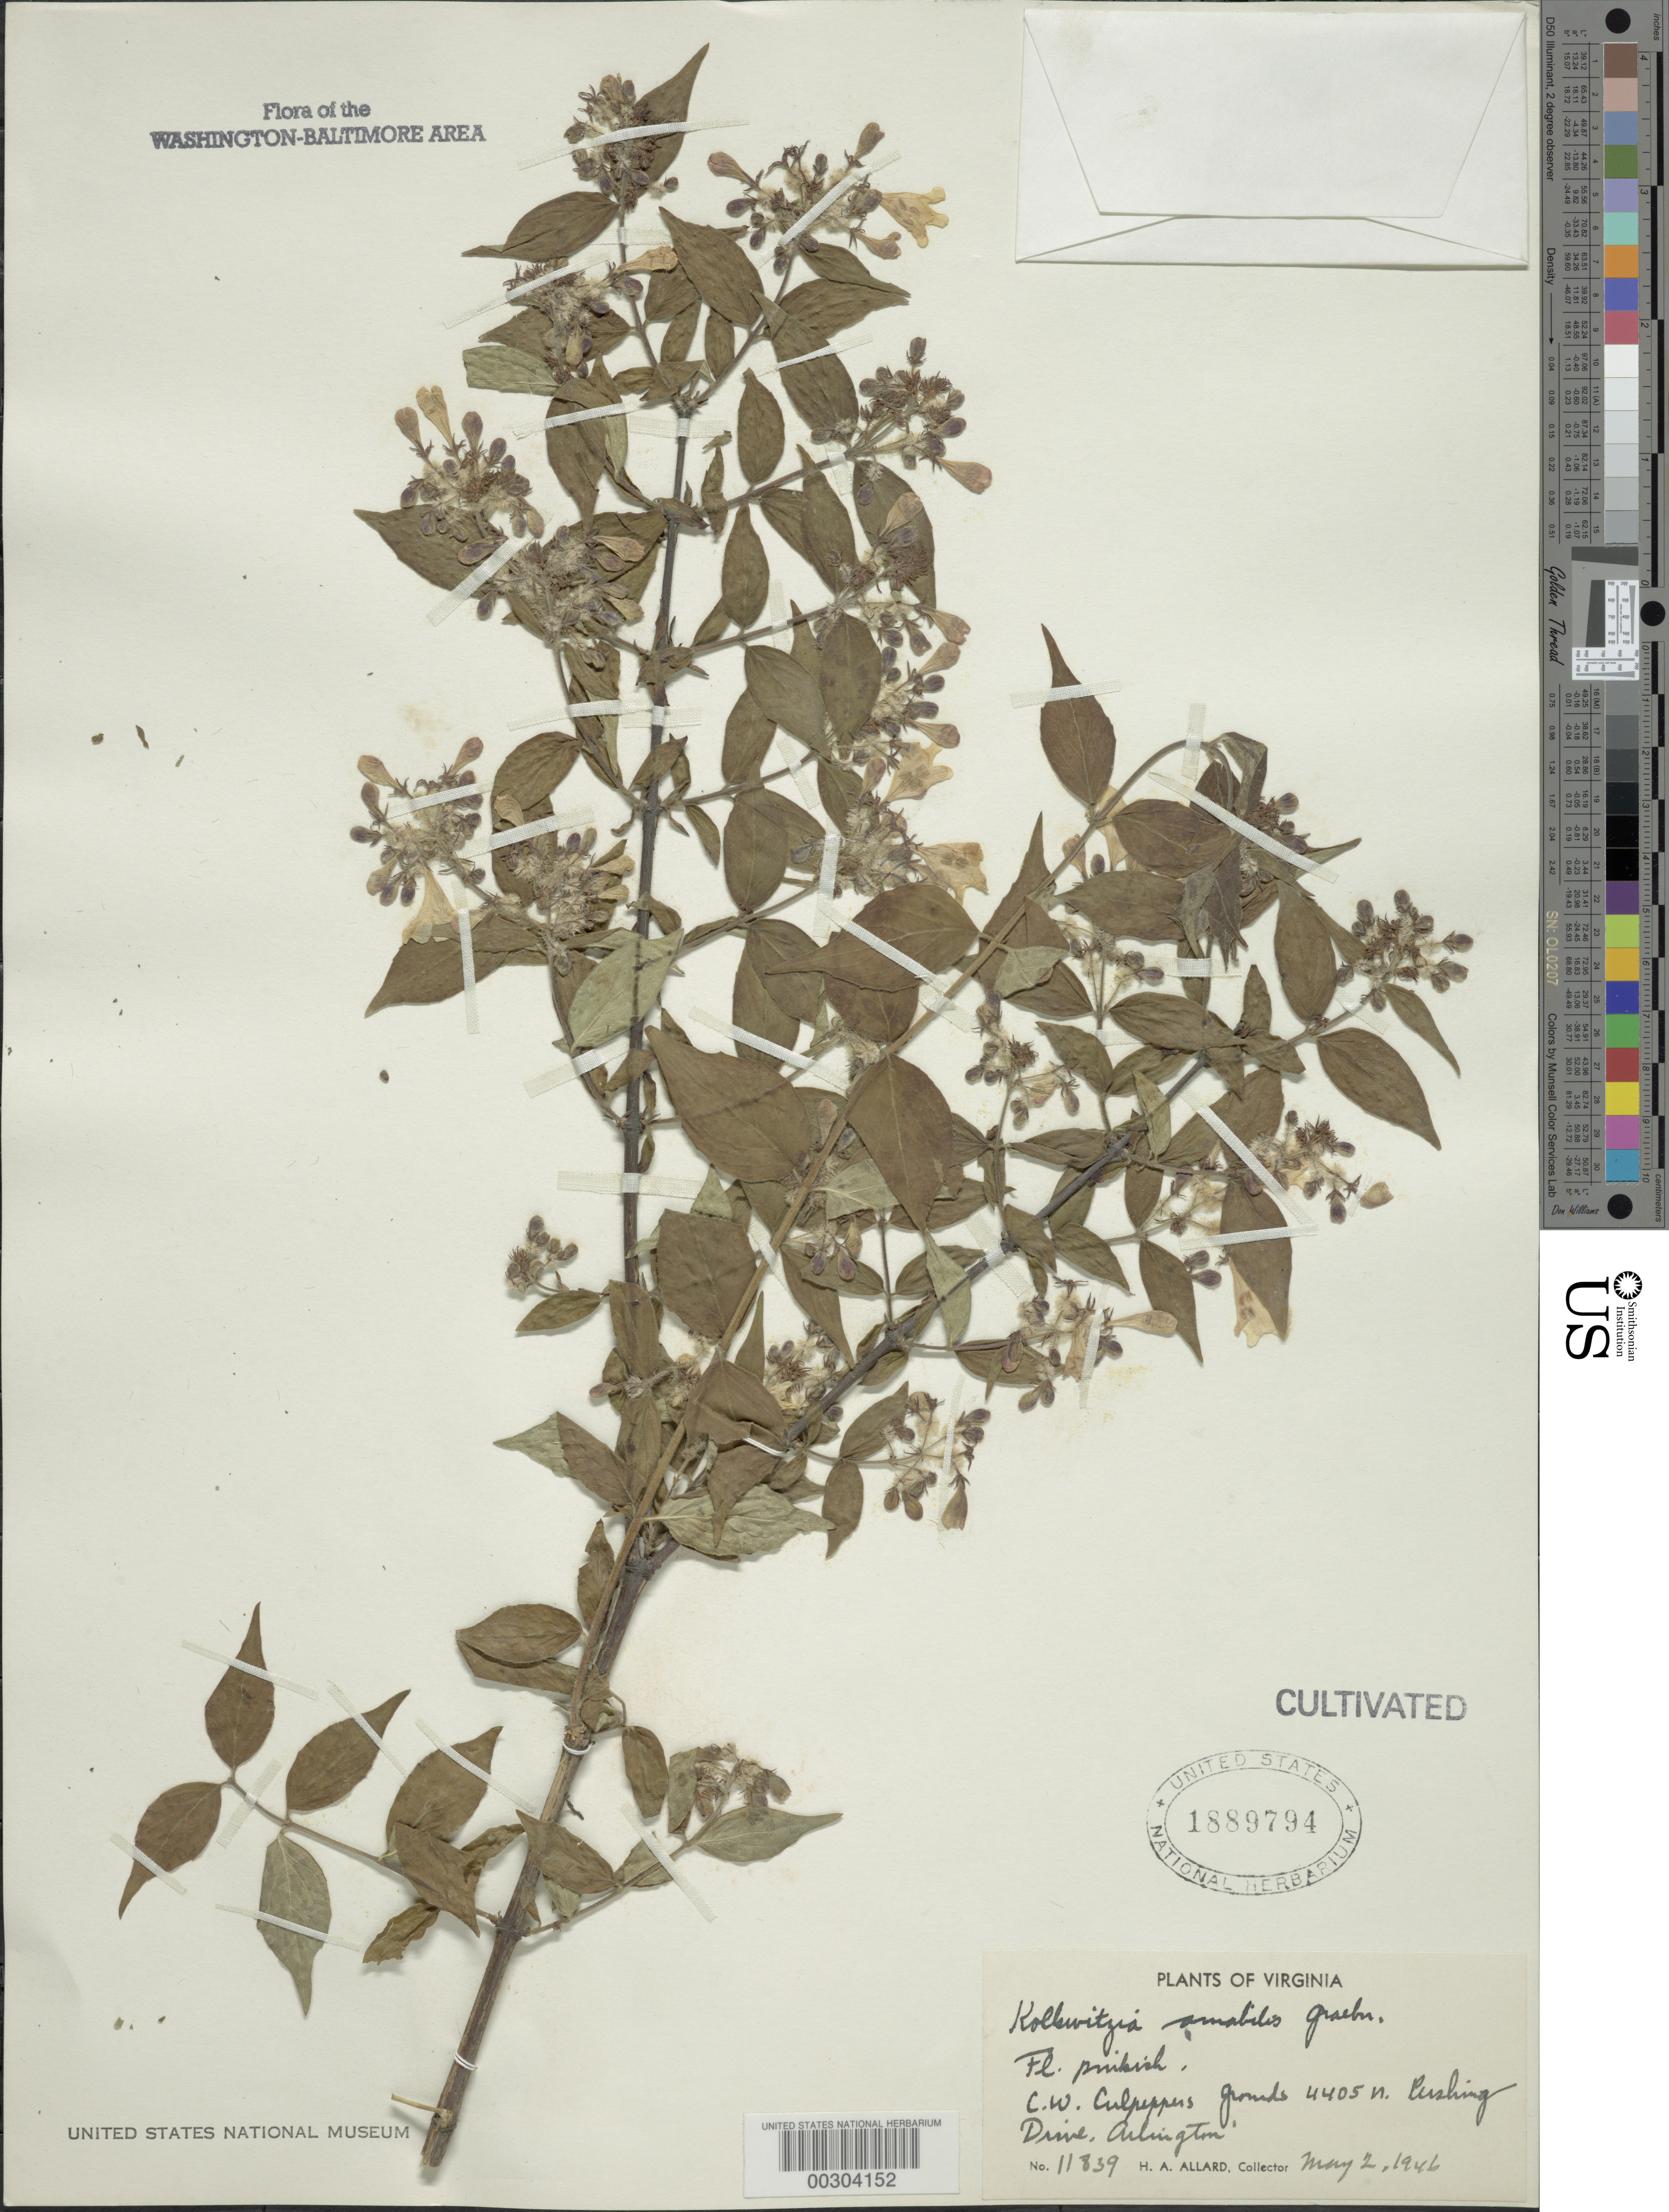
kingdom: Plantae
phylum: Tracheophyta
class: Magnoliopsida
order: Dipsacales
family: Caprifoliaceae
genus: Kolkwitzia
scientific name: Kolkwitzia amabilis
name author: Graebn.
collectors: H. A. Allard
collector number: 11839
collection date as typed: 02 May 1946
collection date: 1946-05-02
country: United States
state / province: Virginia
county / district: Arlington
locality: Arlington, 4405 N Pershing Dr, C.W. Culpepper's grounds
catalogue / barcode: US 1889794